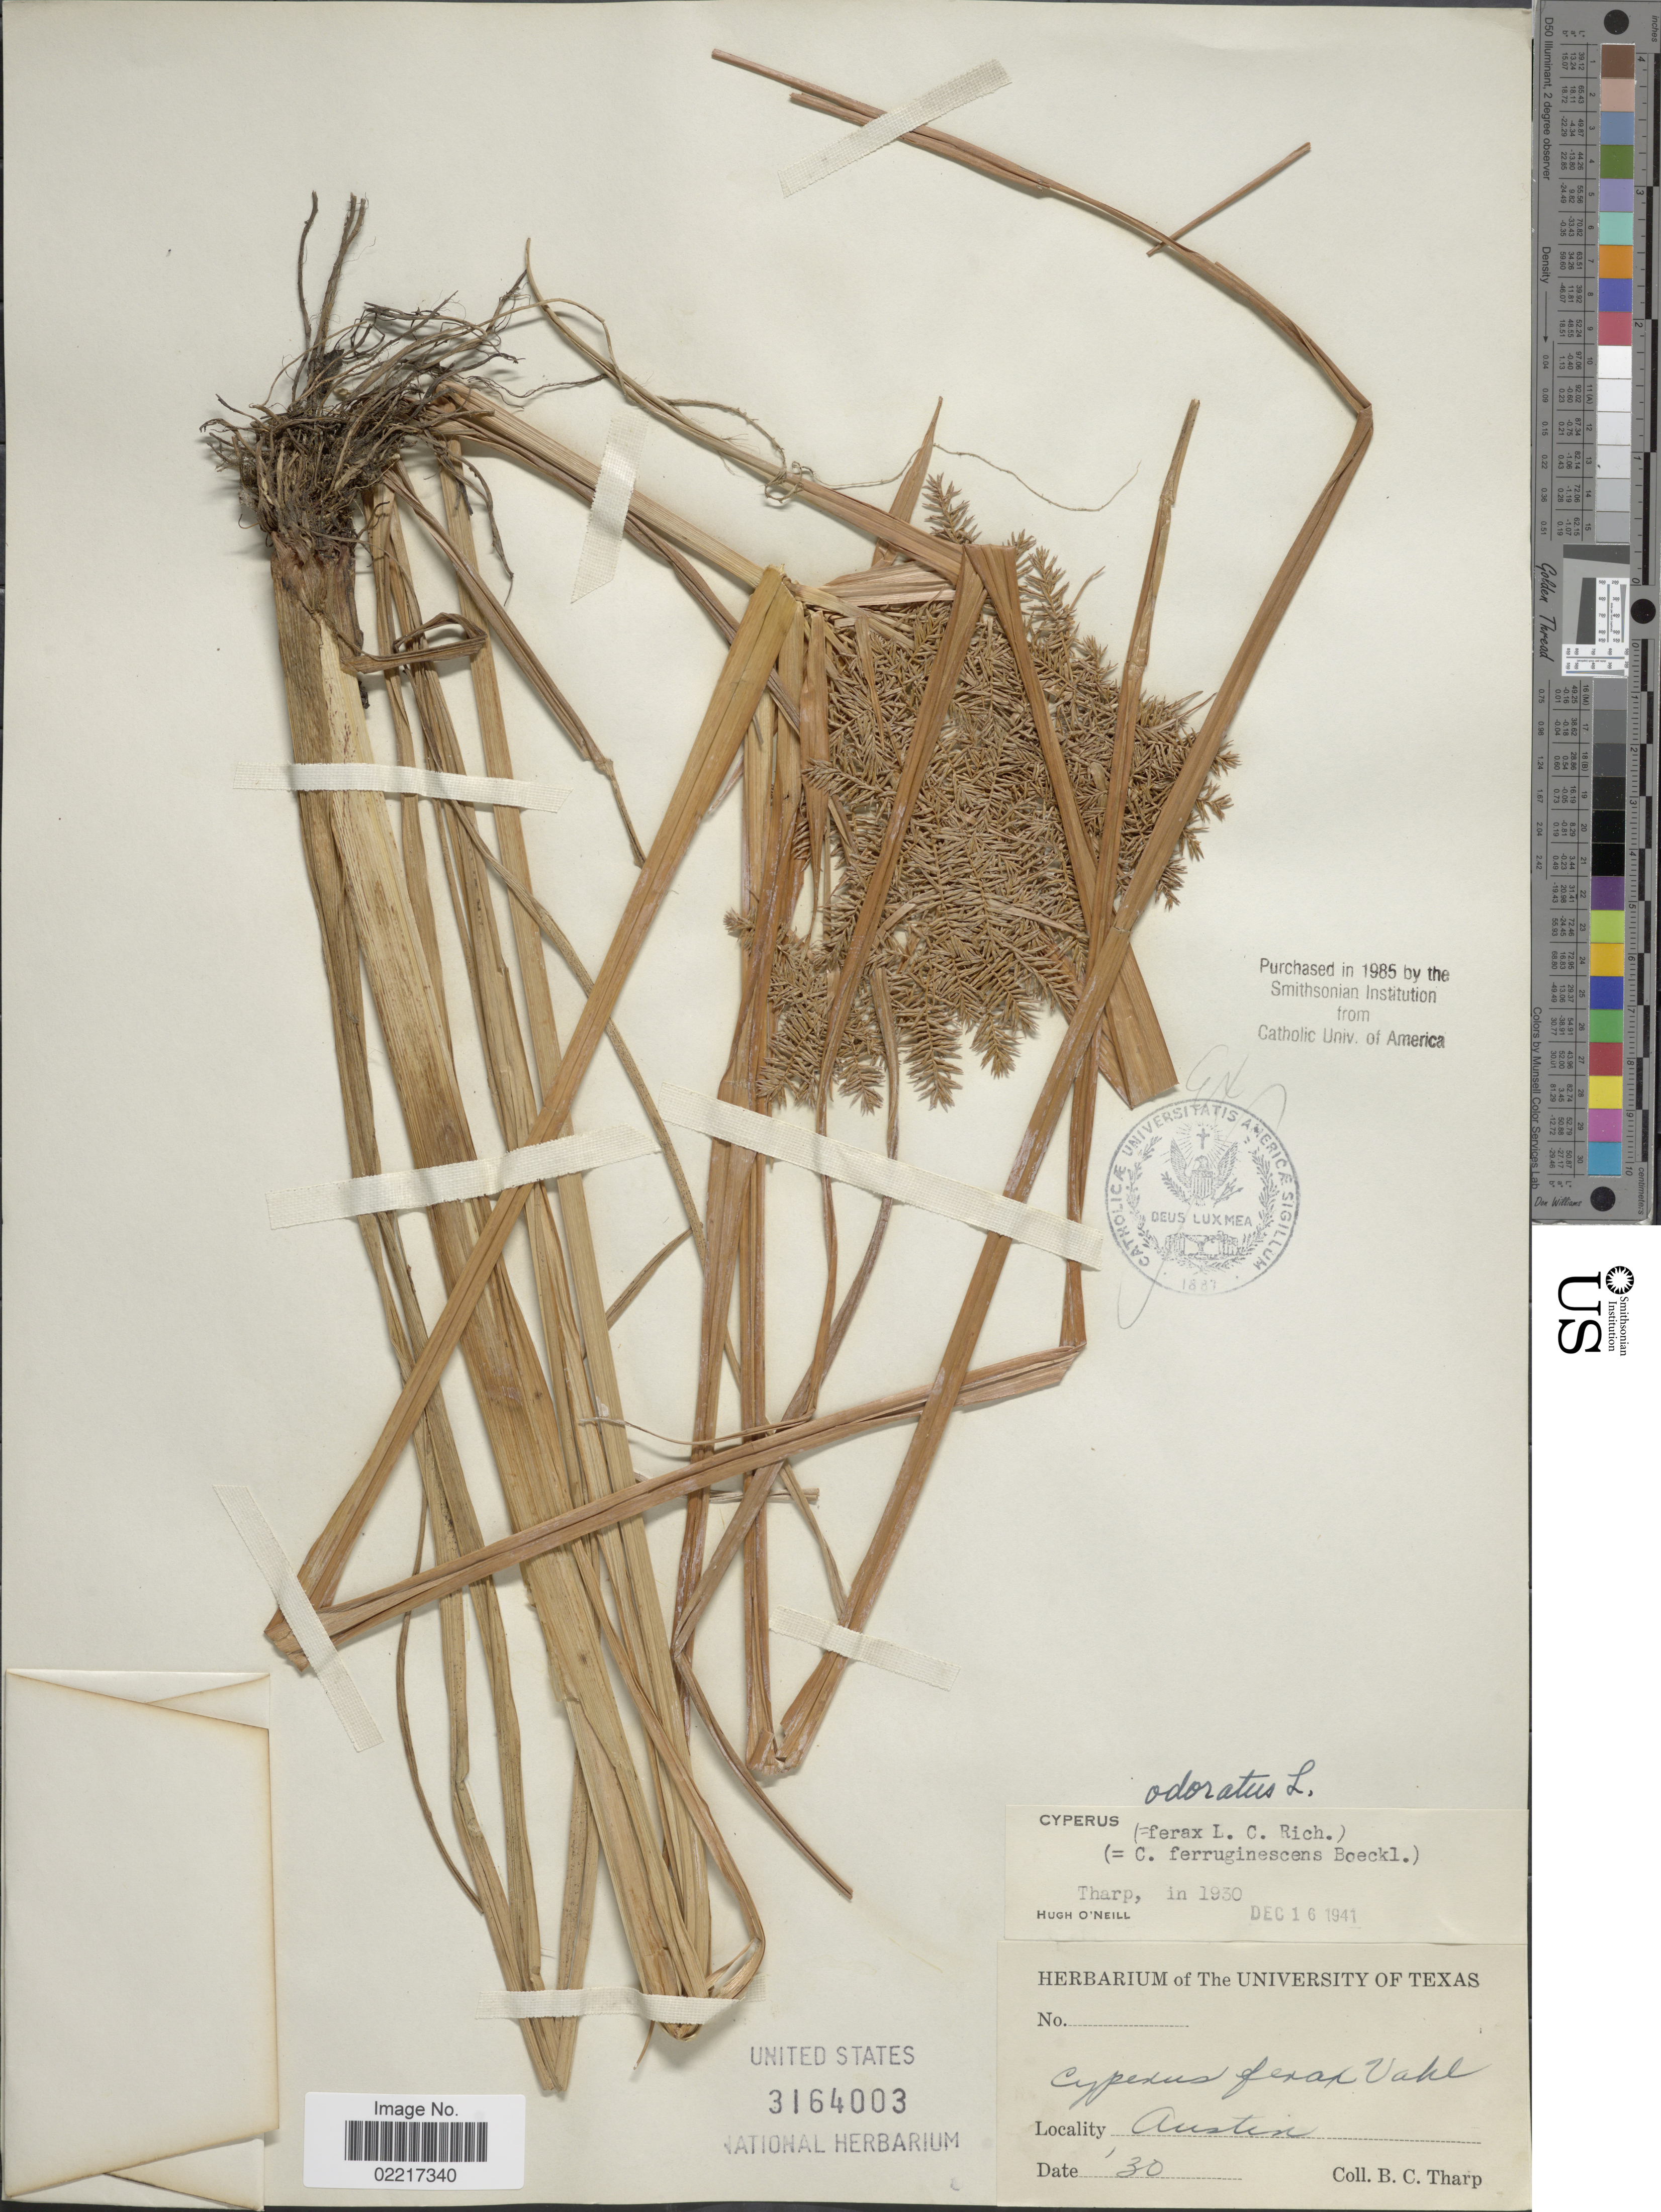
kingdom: Plantae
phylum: Tracheophyta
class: Liliopsida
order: Poales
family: Cyperaceae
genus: Cyperus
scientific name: Cyperus odoratus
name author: L.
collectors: B. C. Tharp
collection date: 1930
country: United States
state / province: Texas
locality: Austin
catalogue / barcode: US 3164003